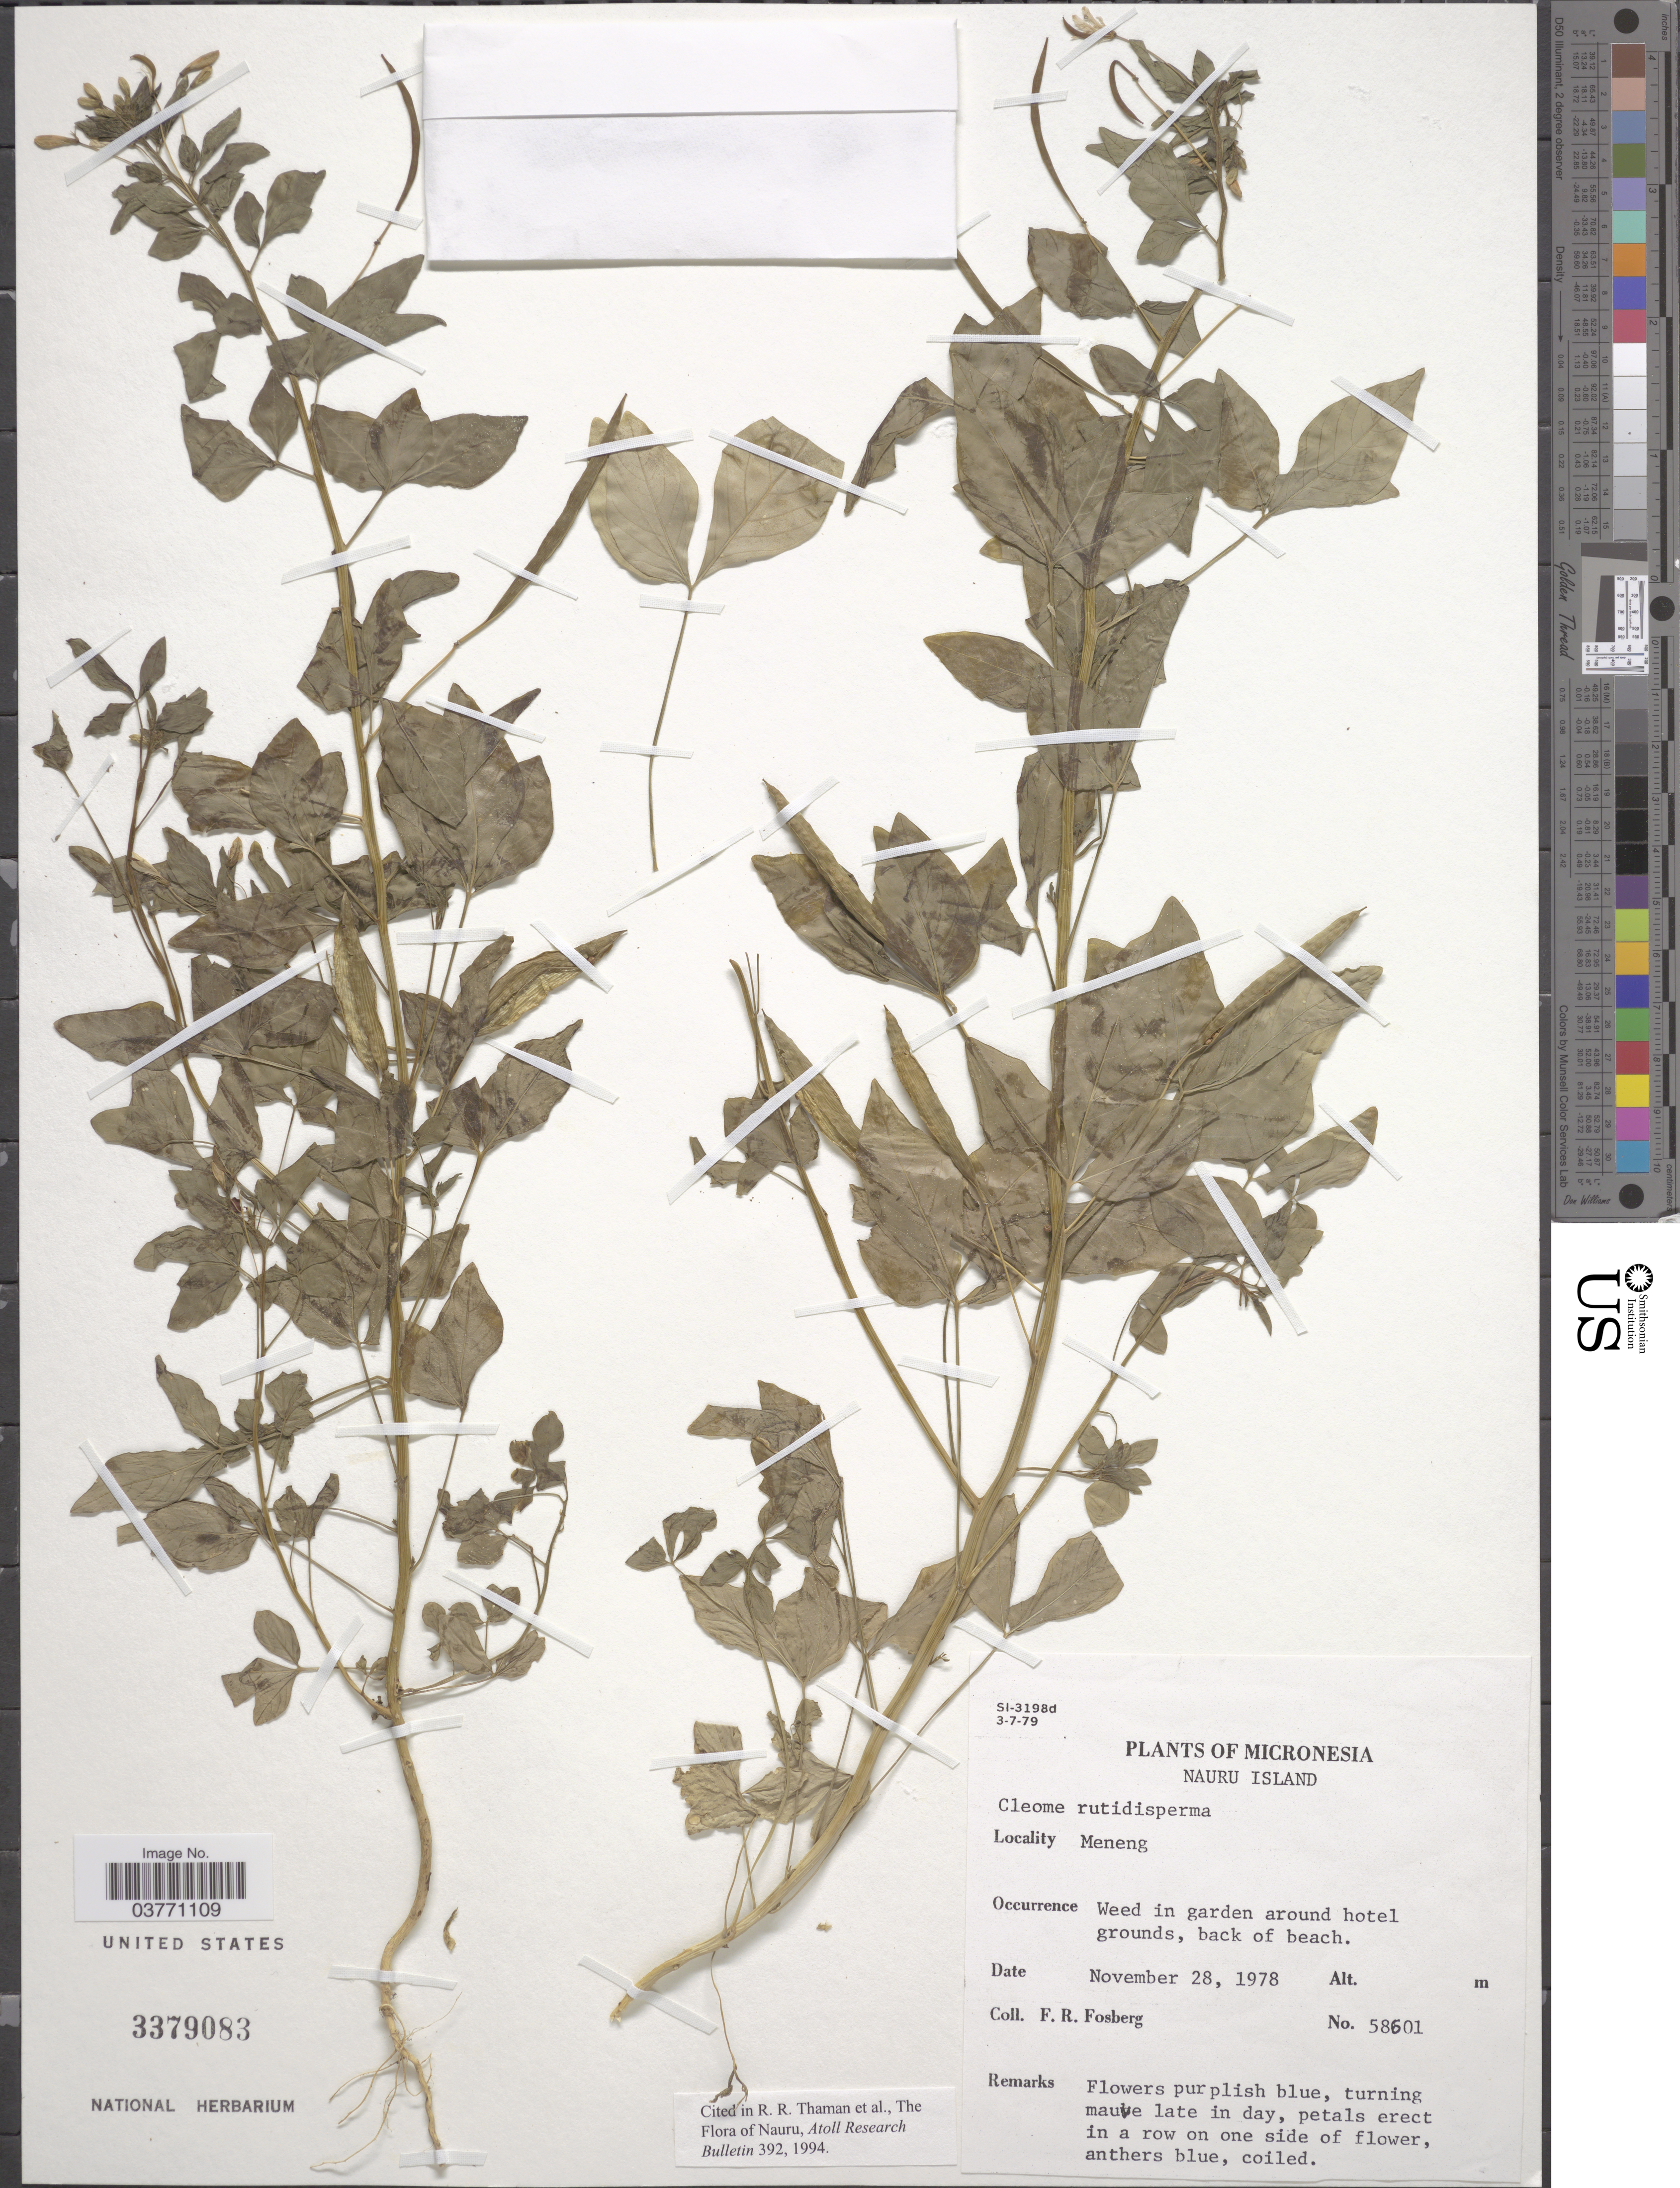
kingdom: Plantae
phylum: Tracheophyta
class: Magnoliopsida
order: Brassicales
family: Cleomaceae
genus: Sieruela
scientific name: Sieruela rutidosperma var. rutidosperma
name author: (DC.) Roalson & J.C. Hall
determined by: Wagner, W. L., (BOT), Smithsonian Institution - National Museum of Natural History (UNITED STATES)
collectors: F. R. Fosberg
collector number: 58601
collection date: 1978-11-28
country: Micronesia, Federated States of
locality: Micronesia. Nauru Island. Meneng.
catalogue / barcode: US 3379083